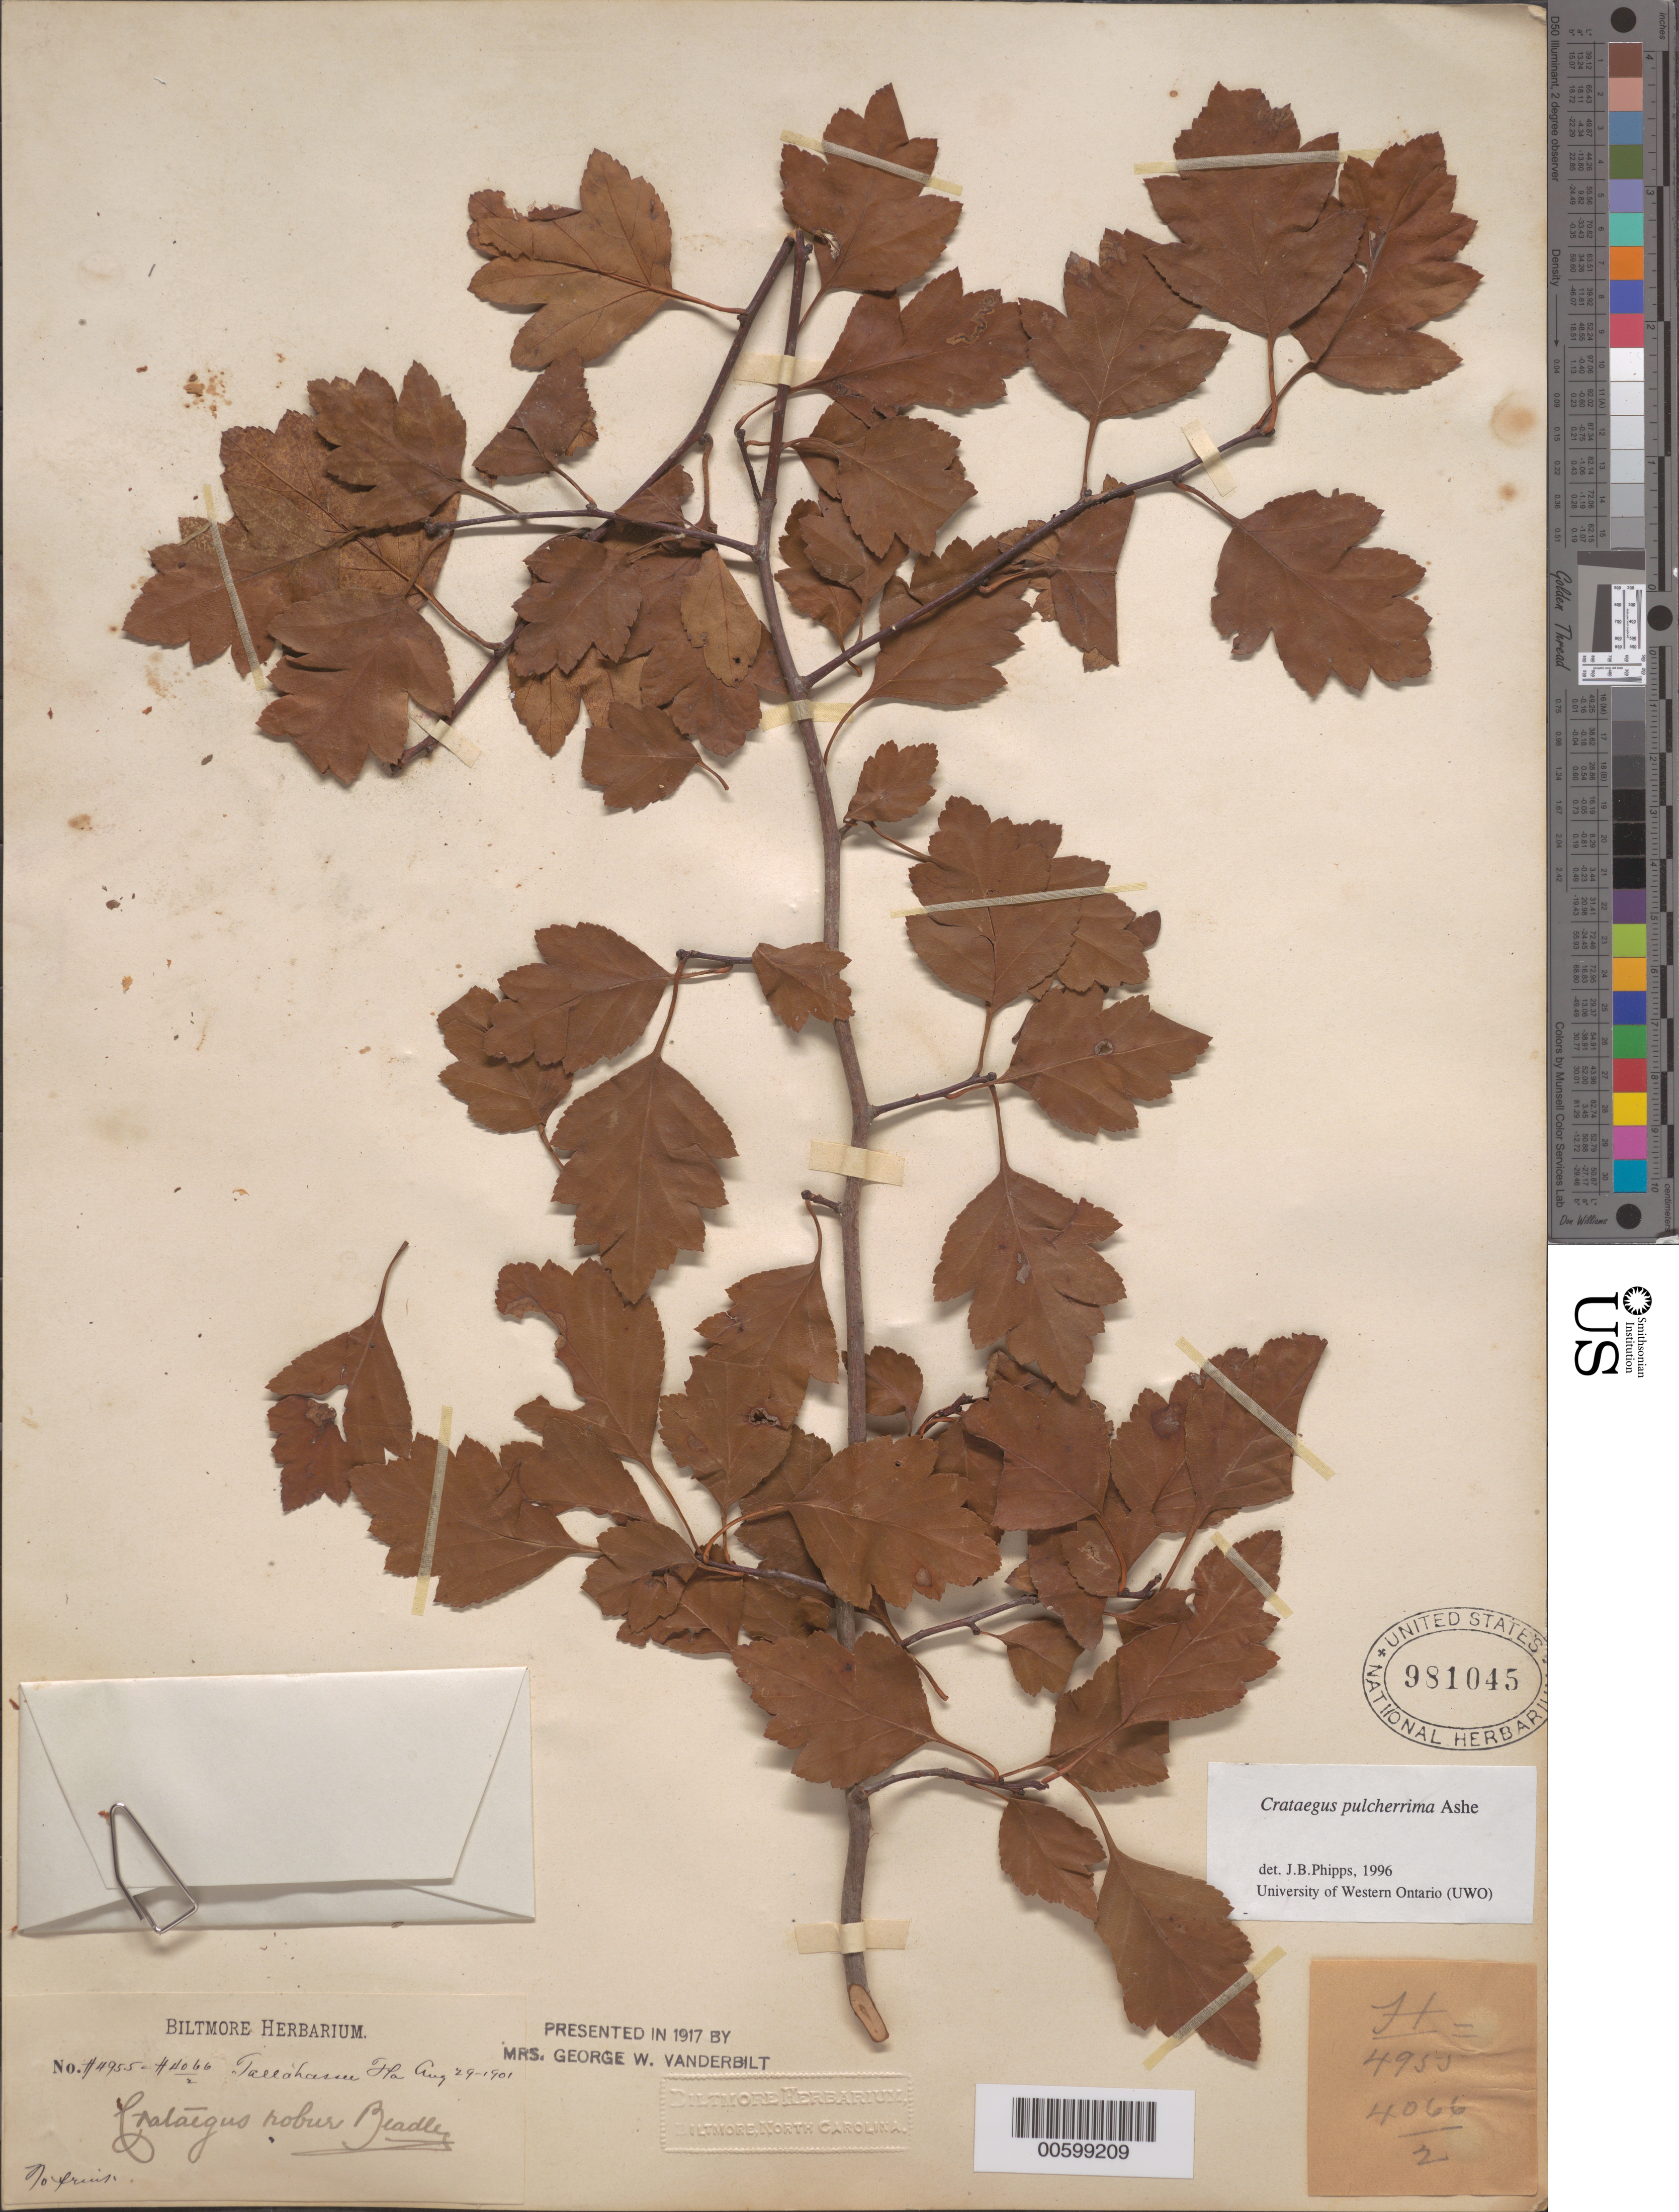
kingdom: Plantae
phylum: Tracheophyta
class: Magnoliopsida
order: Rosales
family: Rosaceae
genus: Crataegus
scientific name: Crataegus pulcherrima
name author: Ashe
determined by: Phipps, James B., (UWO), University of Western Ontario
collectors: ex herb. Biltmore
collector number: H4955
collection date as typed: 29 Aug 1901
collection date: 1901-08-29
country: United States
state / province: Florida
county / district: Leon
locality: Near Tallahassee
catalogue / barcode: US 981045